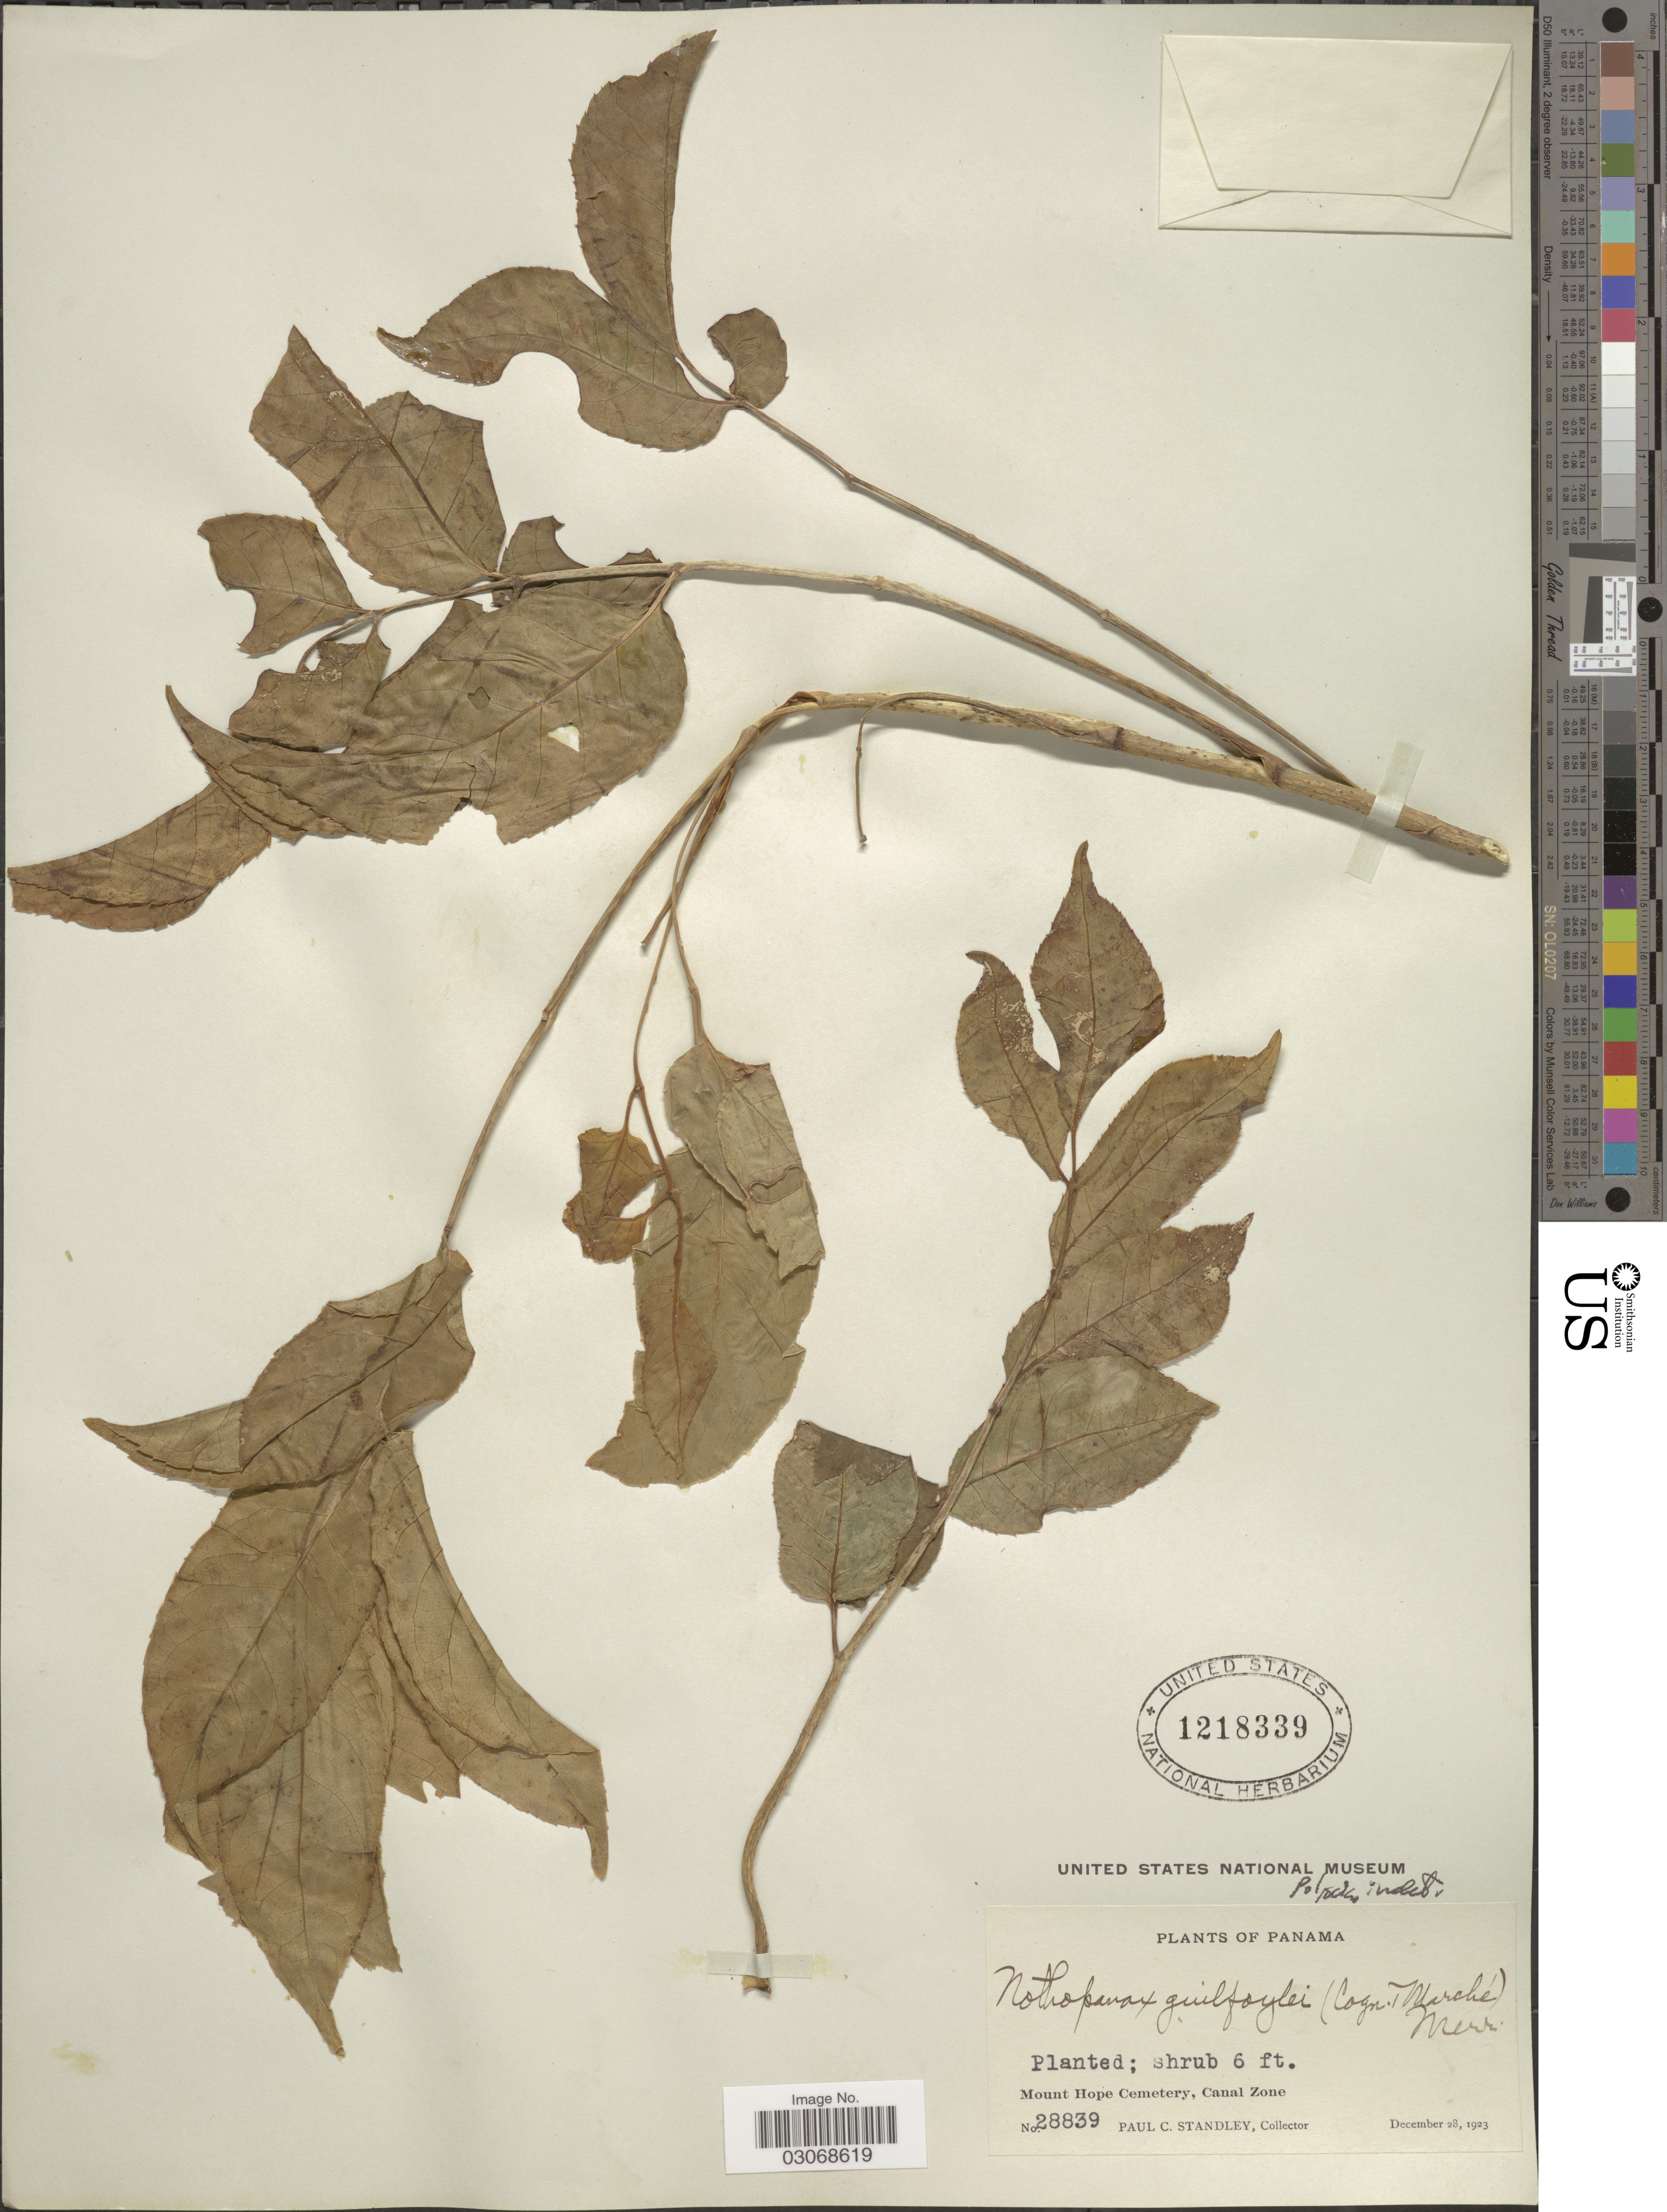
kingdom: Plantae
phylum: Tracheophyta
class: Magnoliopsida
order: Apiales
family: Araliaceae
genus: Polyscias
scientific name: Polyscias sp.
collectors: P. C. Standley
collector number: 28839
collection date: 1923-12-28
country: Panama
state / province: Colón / Panamá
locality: Mount Hope Cemetery, Canal Zone.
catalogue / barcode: US 1218339